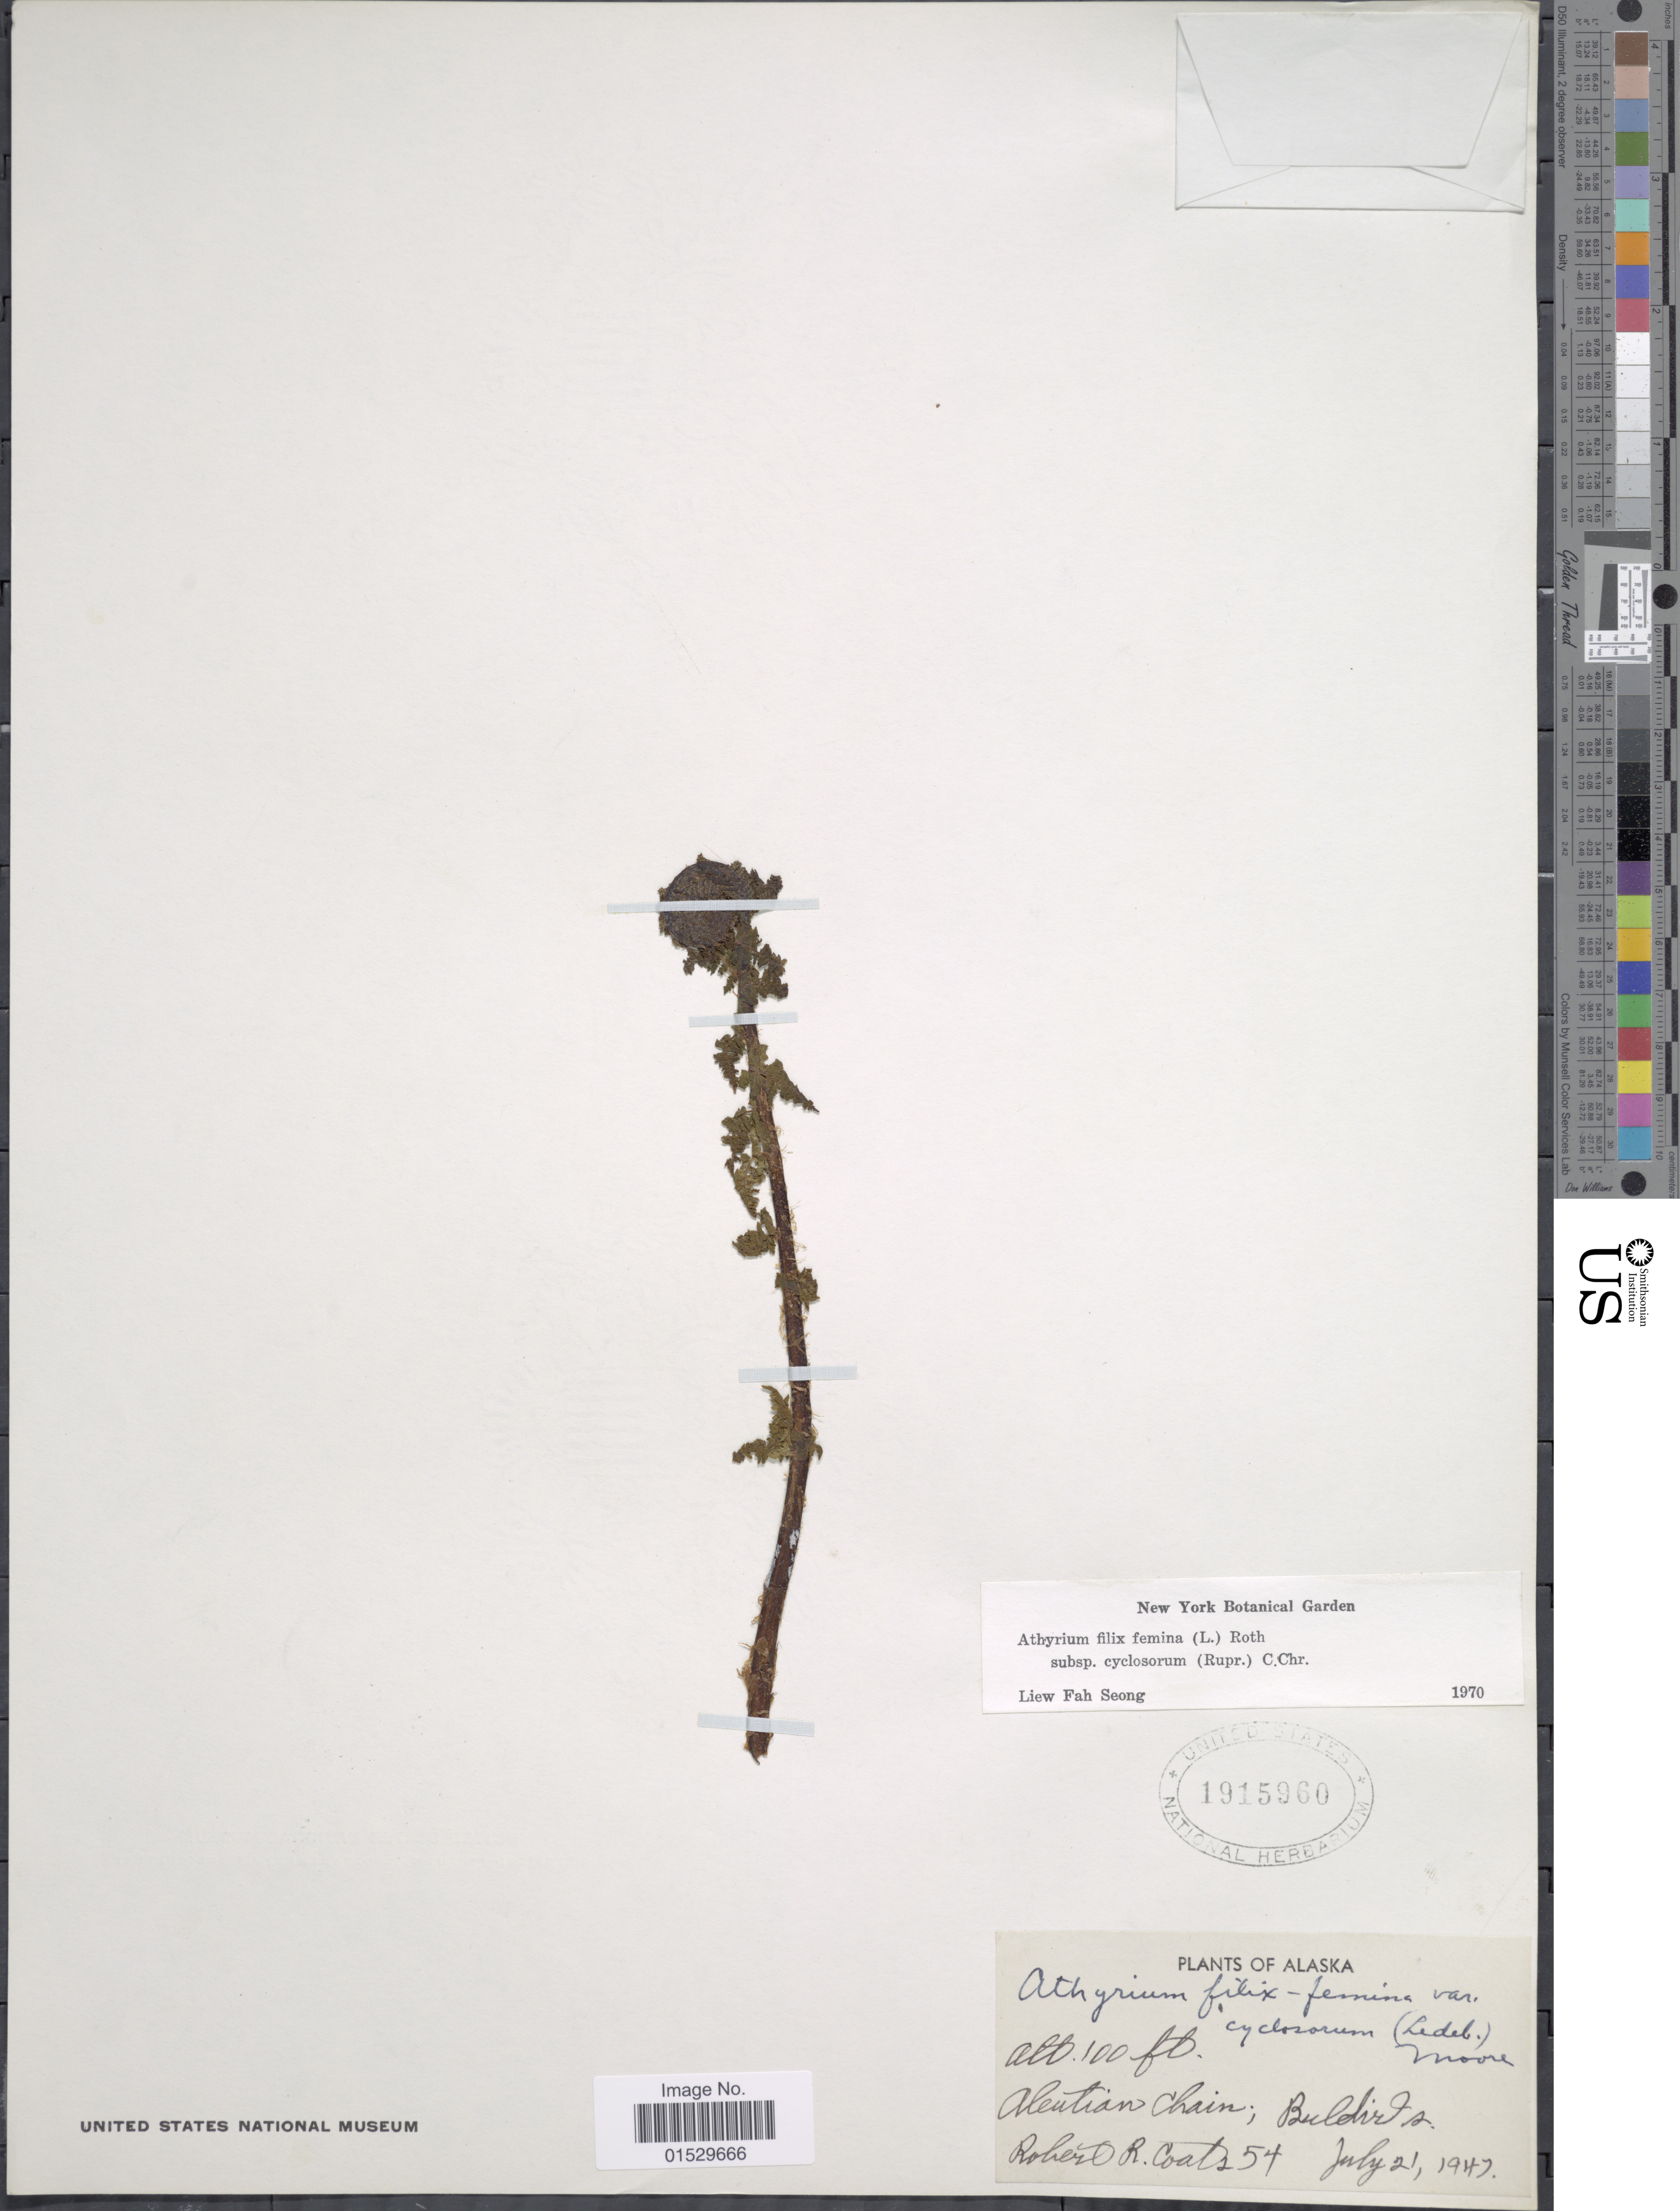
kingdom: Plantae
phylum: Tracheophyta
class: Polypodiopsida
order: Polypodiales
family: Athyriaceae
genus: Athyrium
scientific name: Athyrium filix-femina subsp. cyclosorum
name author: (Rupr.) C. Chr.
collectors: R. Coats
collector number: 54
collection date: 1947-07-21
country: United States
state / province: Alaska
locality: Aleutian Chain, Buldir Is.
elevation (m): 30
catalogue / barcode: US 1915960